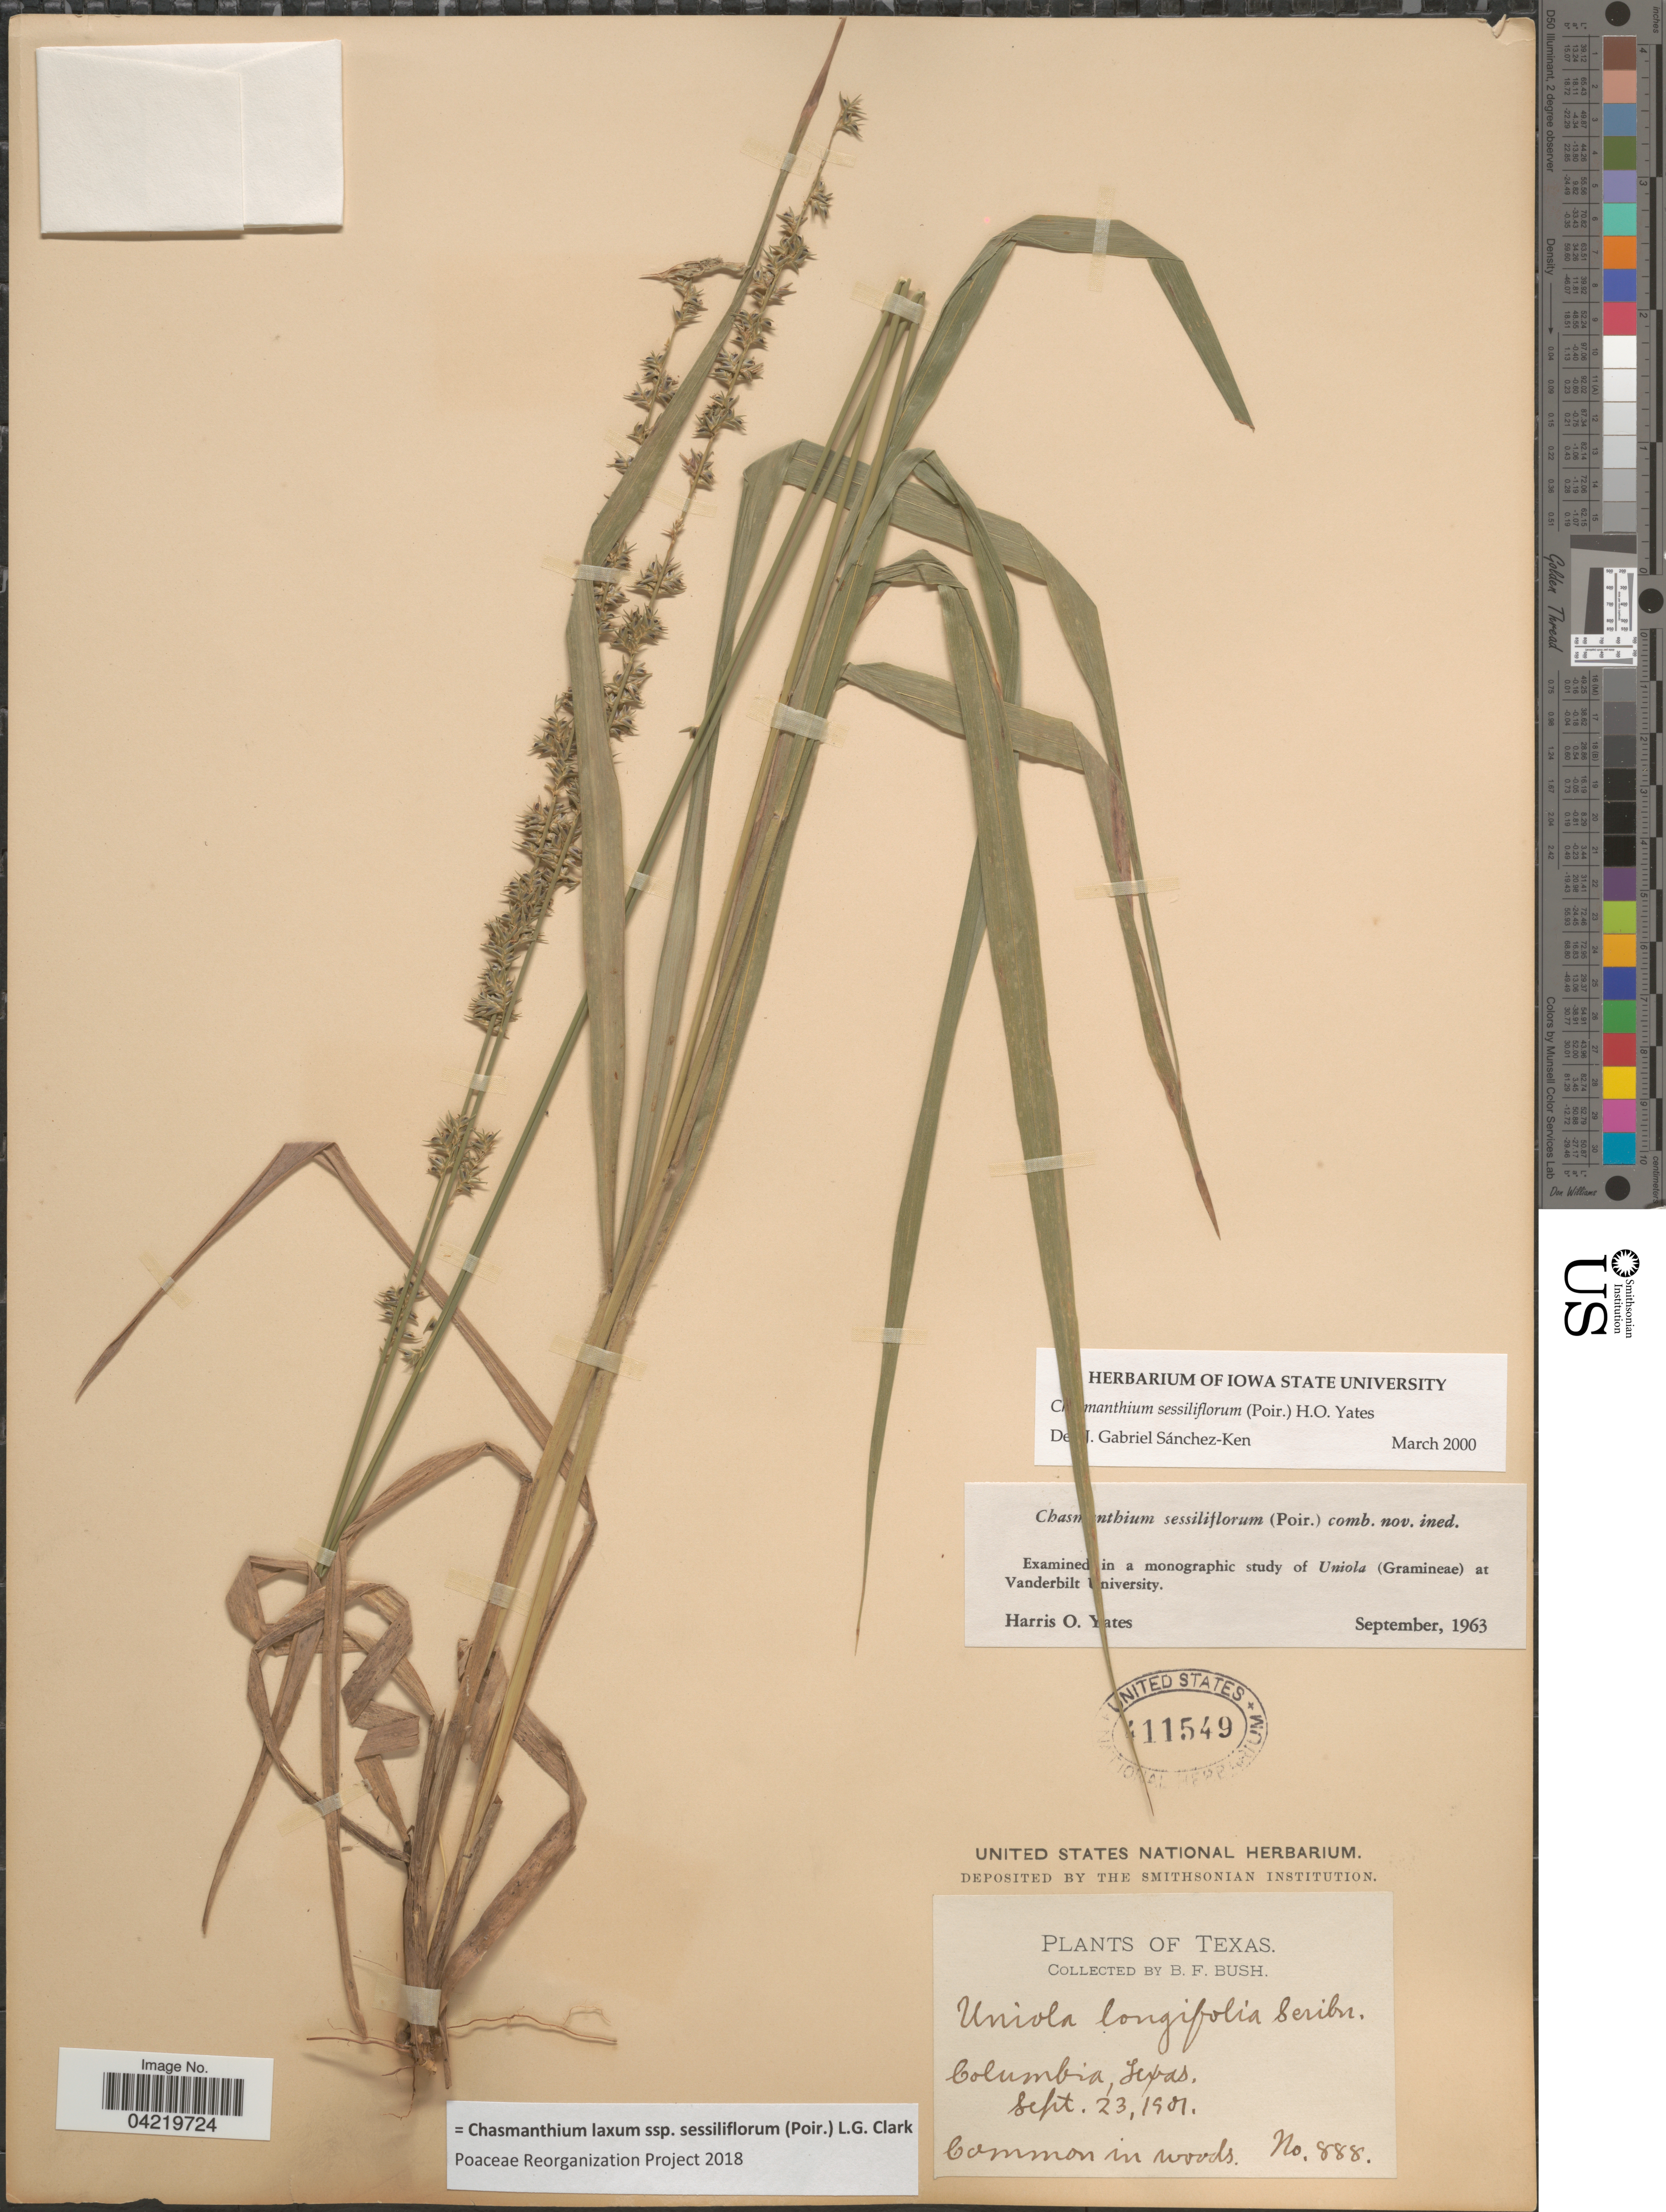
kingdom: Plantae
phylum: Tracheophyta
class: Liliopsida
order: Poales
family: Poaceae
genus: Chasmanthium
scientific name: Chasmanthium laxum subsp. sessiliflorum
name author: (L.) H.O. Yates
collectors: B. F. Bush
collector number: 888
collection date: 1901-09-23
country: United States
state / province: Texas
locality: Columbia.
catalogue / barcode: US 411549